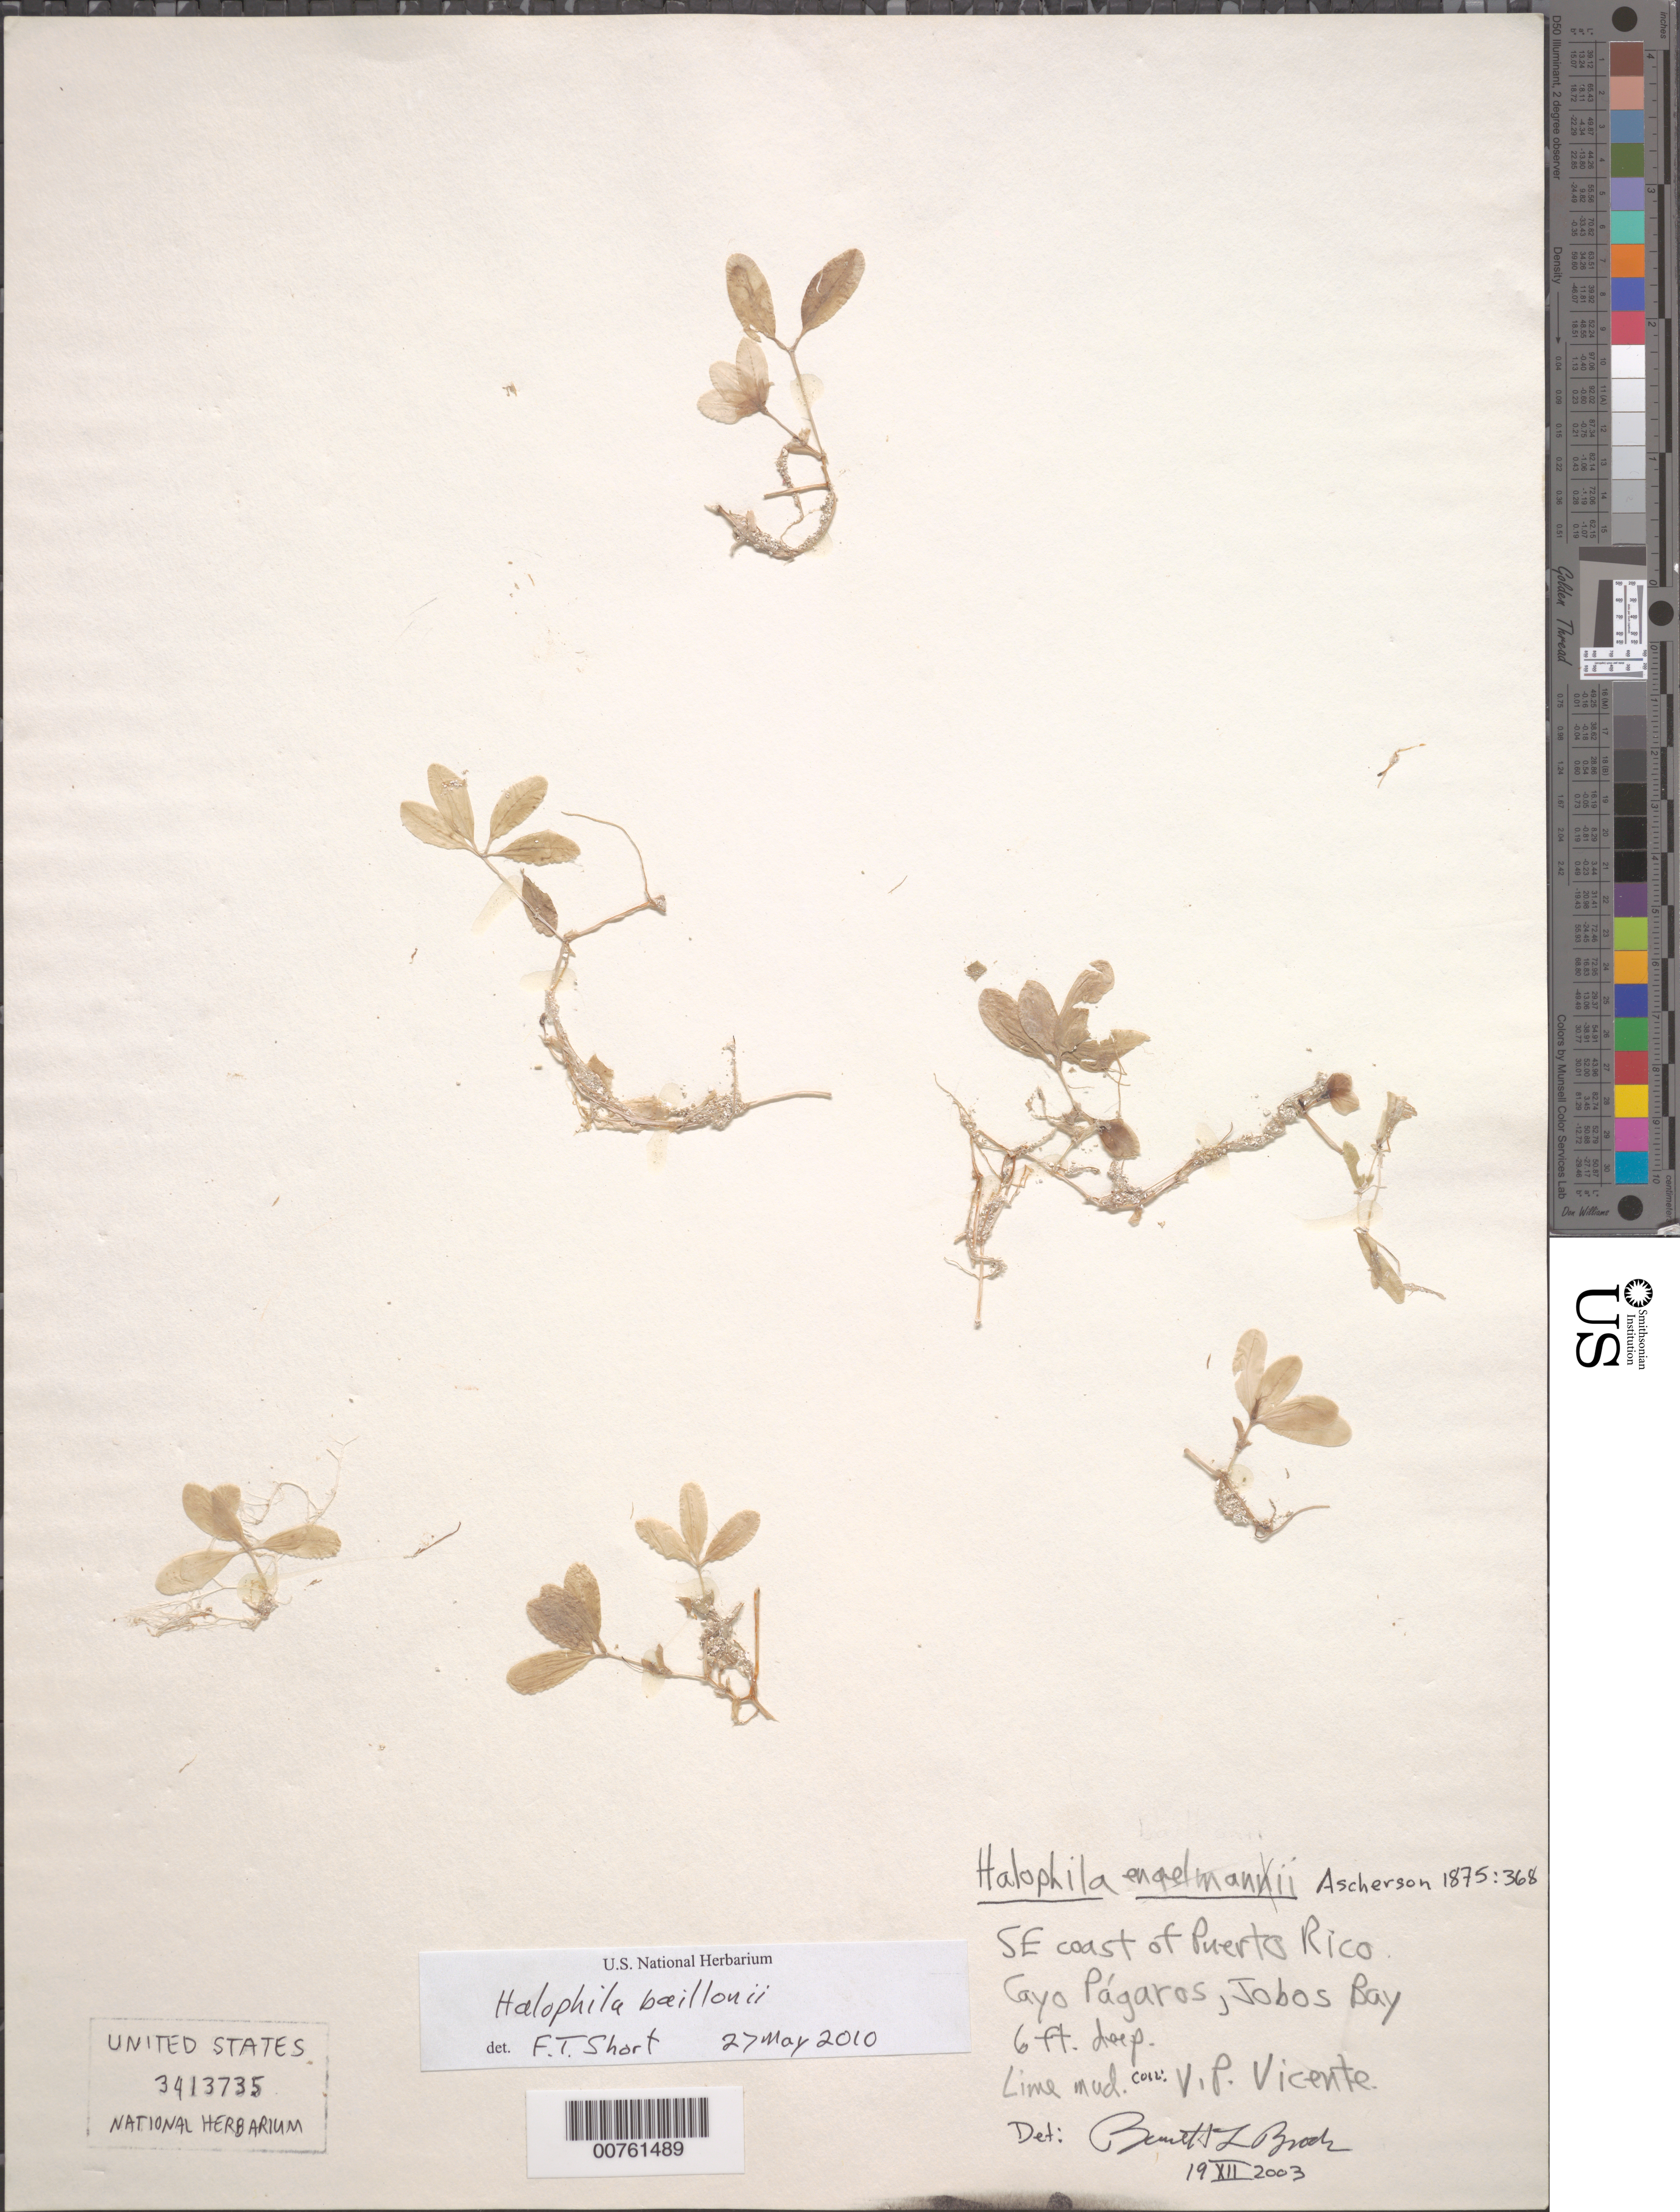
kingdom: Plantae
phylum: Tracheophyta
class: Liliopsida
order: Alismatales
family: Hydrocharitaceae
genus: Halophila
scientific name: Halophila baillonis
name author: Asch. ex Dickie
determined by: Short, F. T.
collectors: V. Vicente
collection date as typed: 1979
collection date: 1979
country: Puerto Rico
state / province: Salinas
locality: Salinas: Cayo Págaros, Jobos Bay.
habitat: Lime mud.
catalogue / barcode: US 3413735